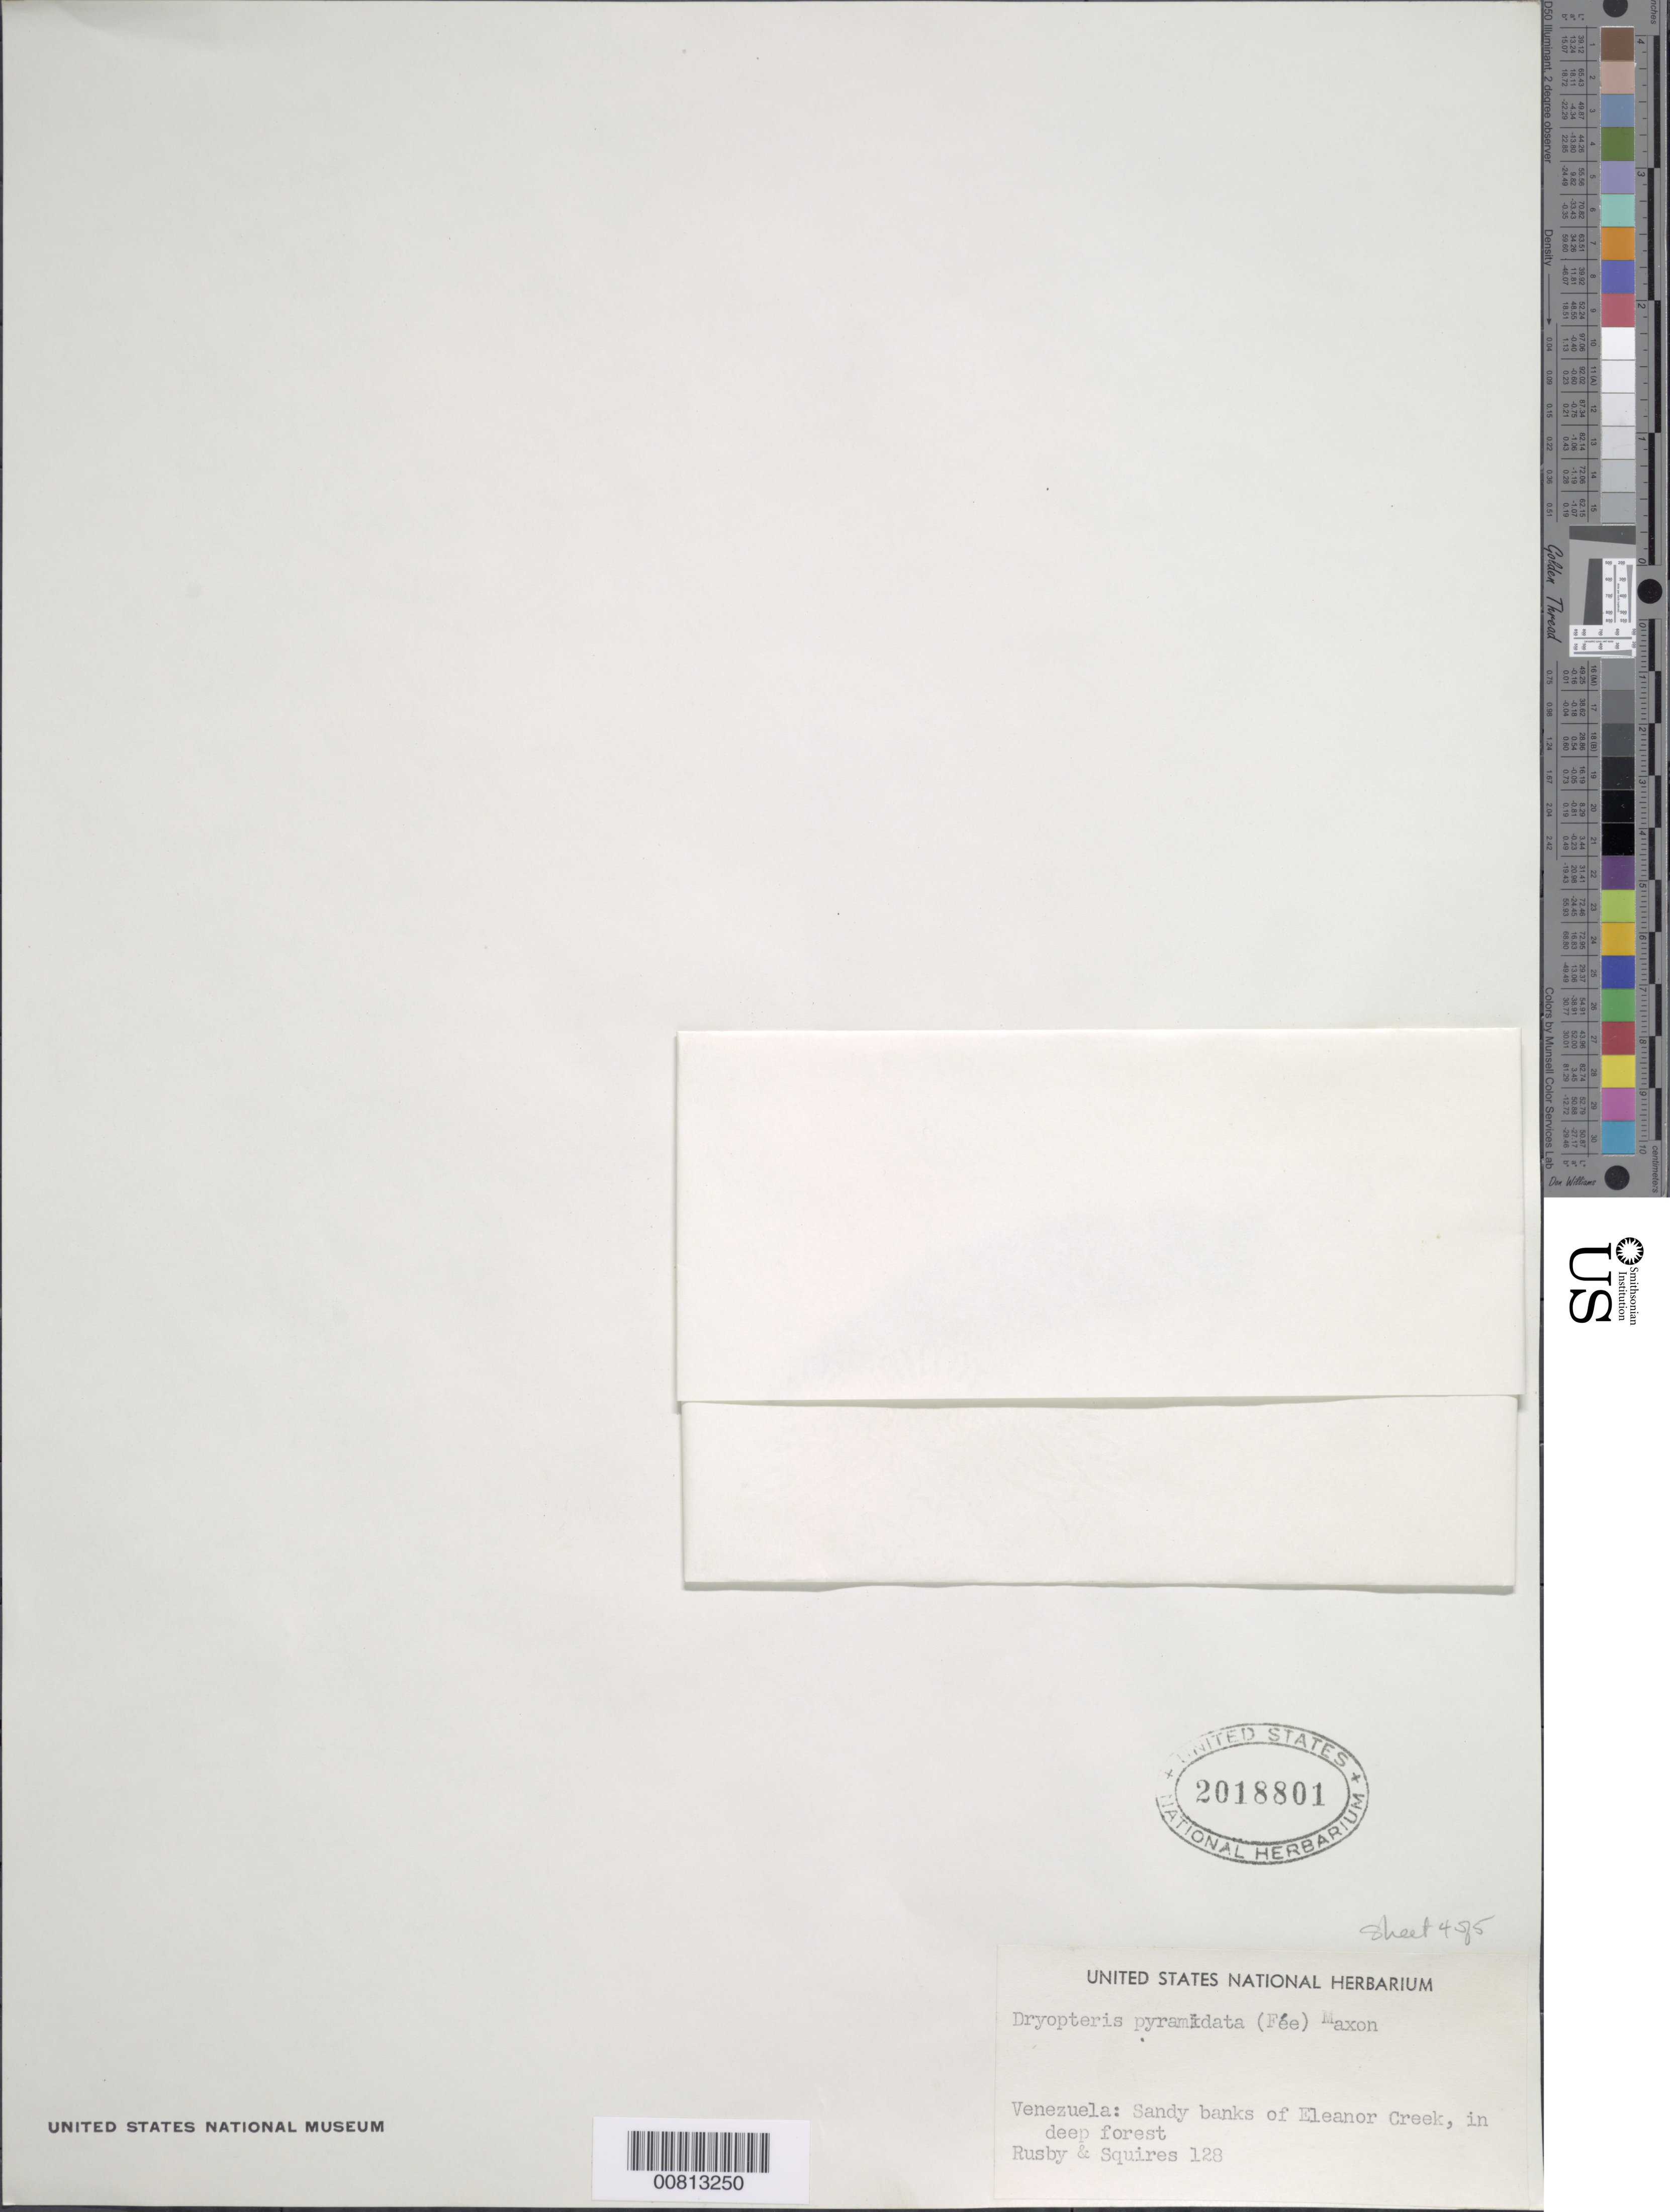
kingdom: Plantae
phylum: Tracheophyta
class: Polypodiopsida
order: Polypodiales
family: Thelypteridaceae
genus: Goniopteris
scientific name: Goniopteris pyramidata (Fée) comb. nov., ined 2015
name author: (Fée)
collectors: H. H. Rusby & R. Squires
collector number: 128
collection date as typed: May 1896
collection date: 1896-05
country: Venezuela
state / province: Delta Amacuro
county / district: Antonio Díaz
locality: Lower Orinoco, Eleanor Creek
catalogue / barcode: US 2018801